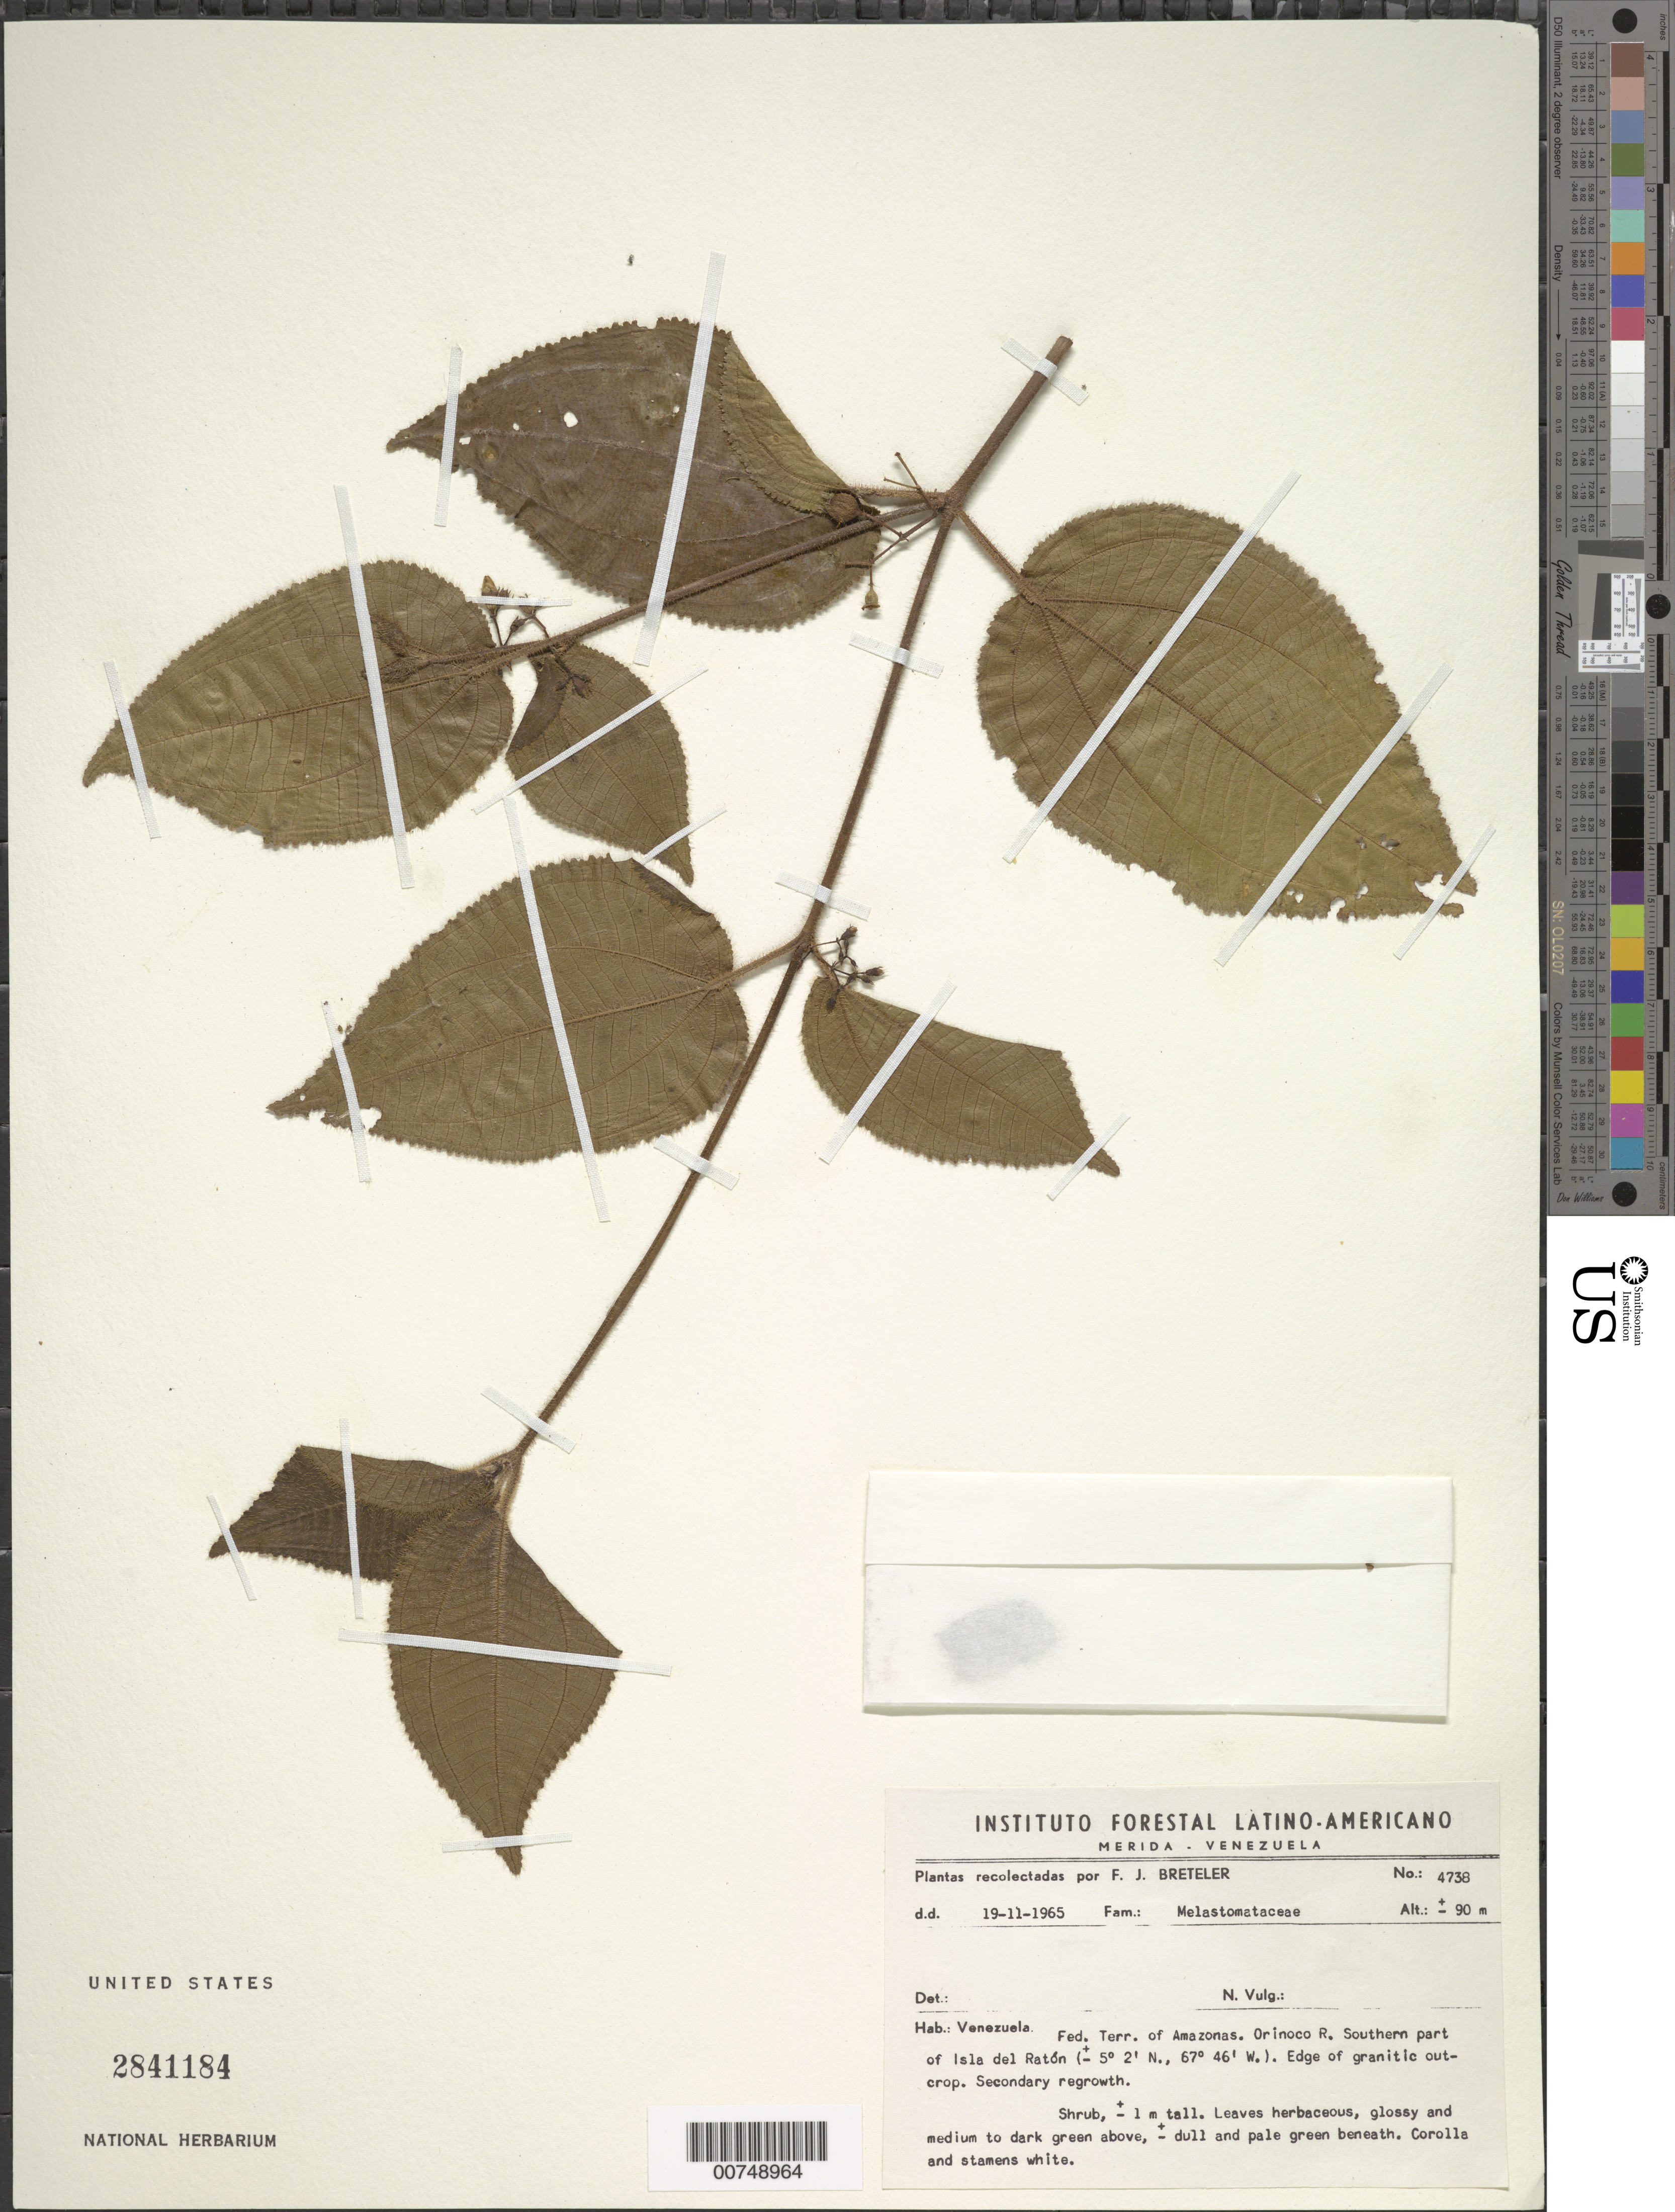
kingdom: Plantae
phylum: Tracheophyta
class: Magnoliopsida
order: Myrtales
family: Melastomataceae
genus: Clidemia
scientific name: Clidemia hirta var. tiliifolia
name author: (DC.) J.F. Macbr.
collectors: F. J. Breteler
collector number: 4738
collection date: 1965-11-19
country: Venezuela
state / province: Amazonas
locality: Fed. Terr. of Amazonas. Orinoco R. Southern part of Isla del Ratón.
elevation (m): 90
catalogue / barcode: US 2841184